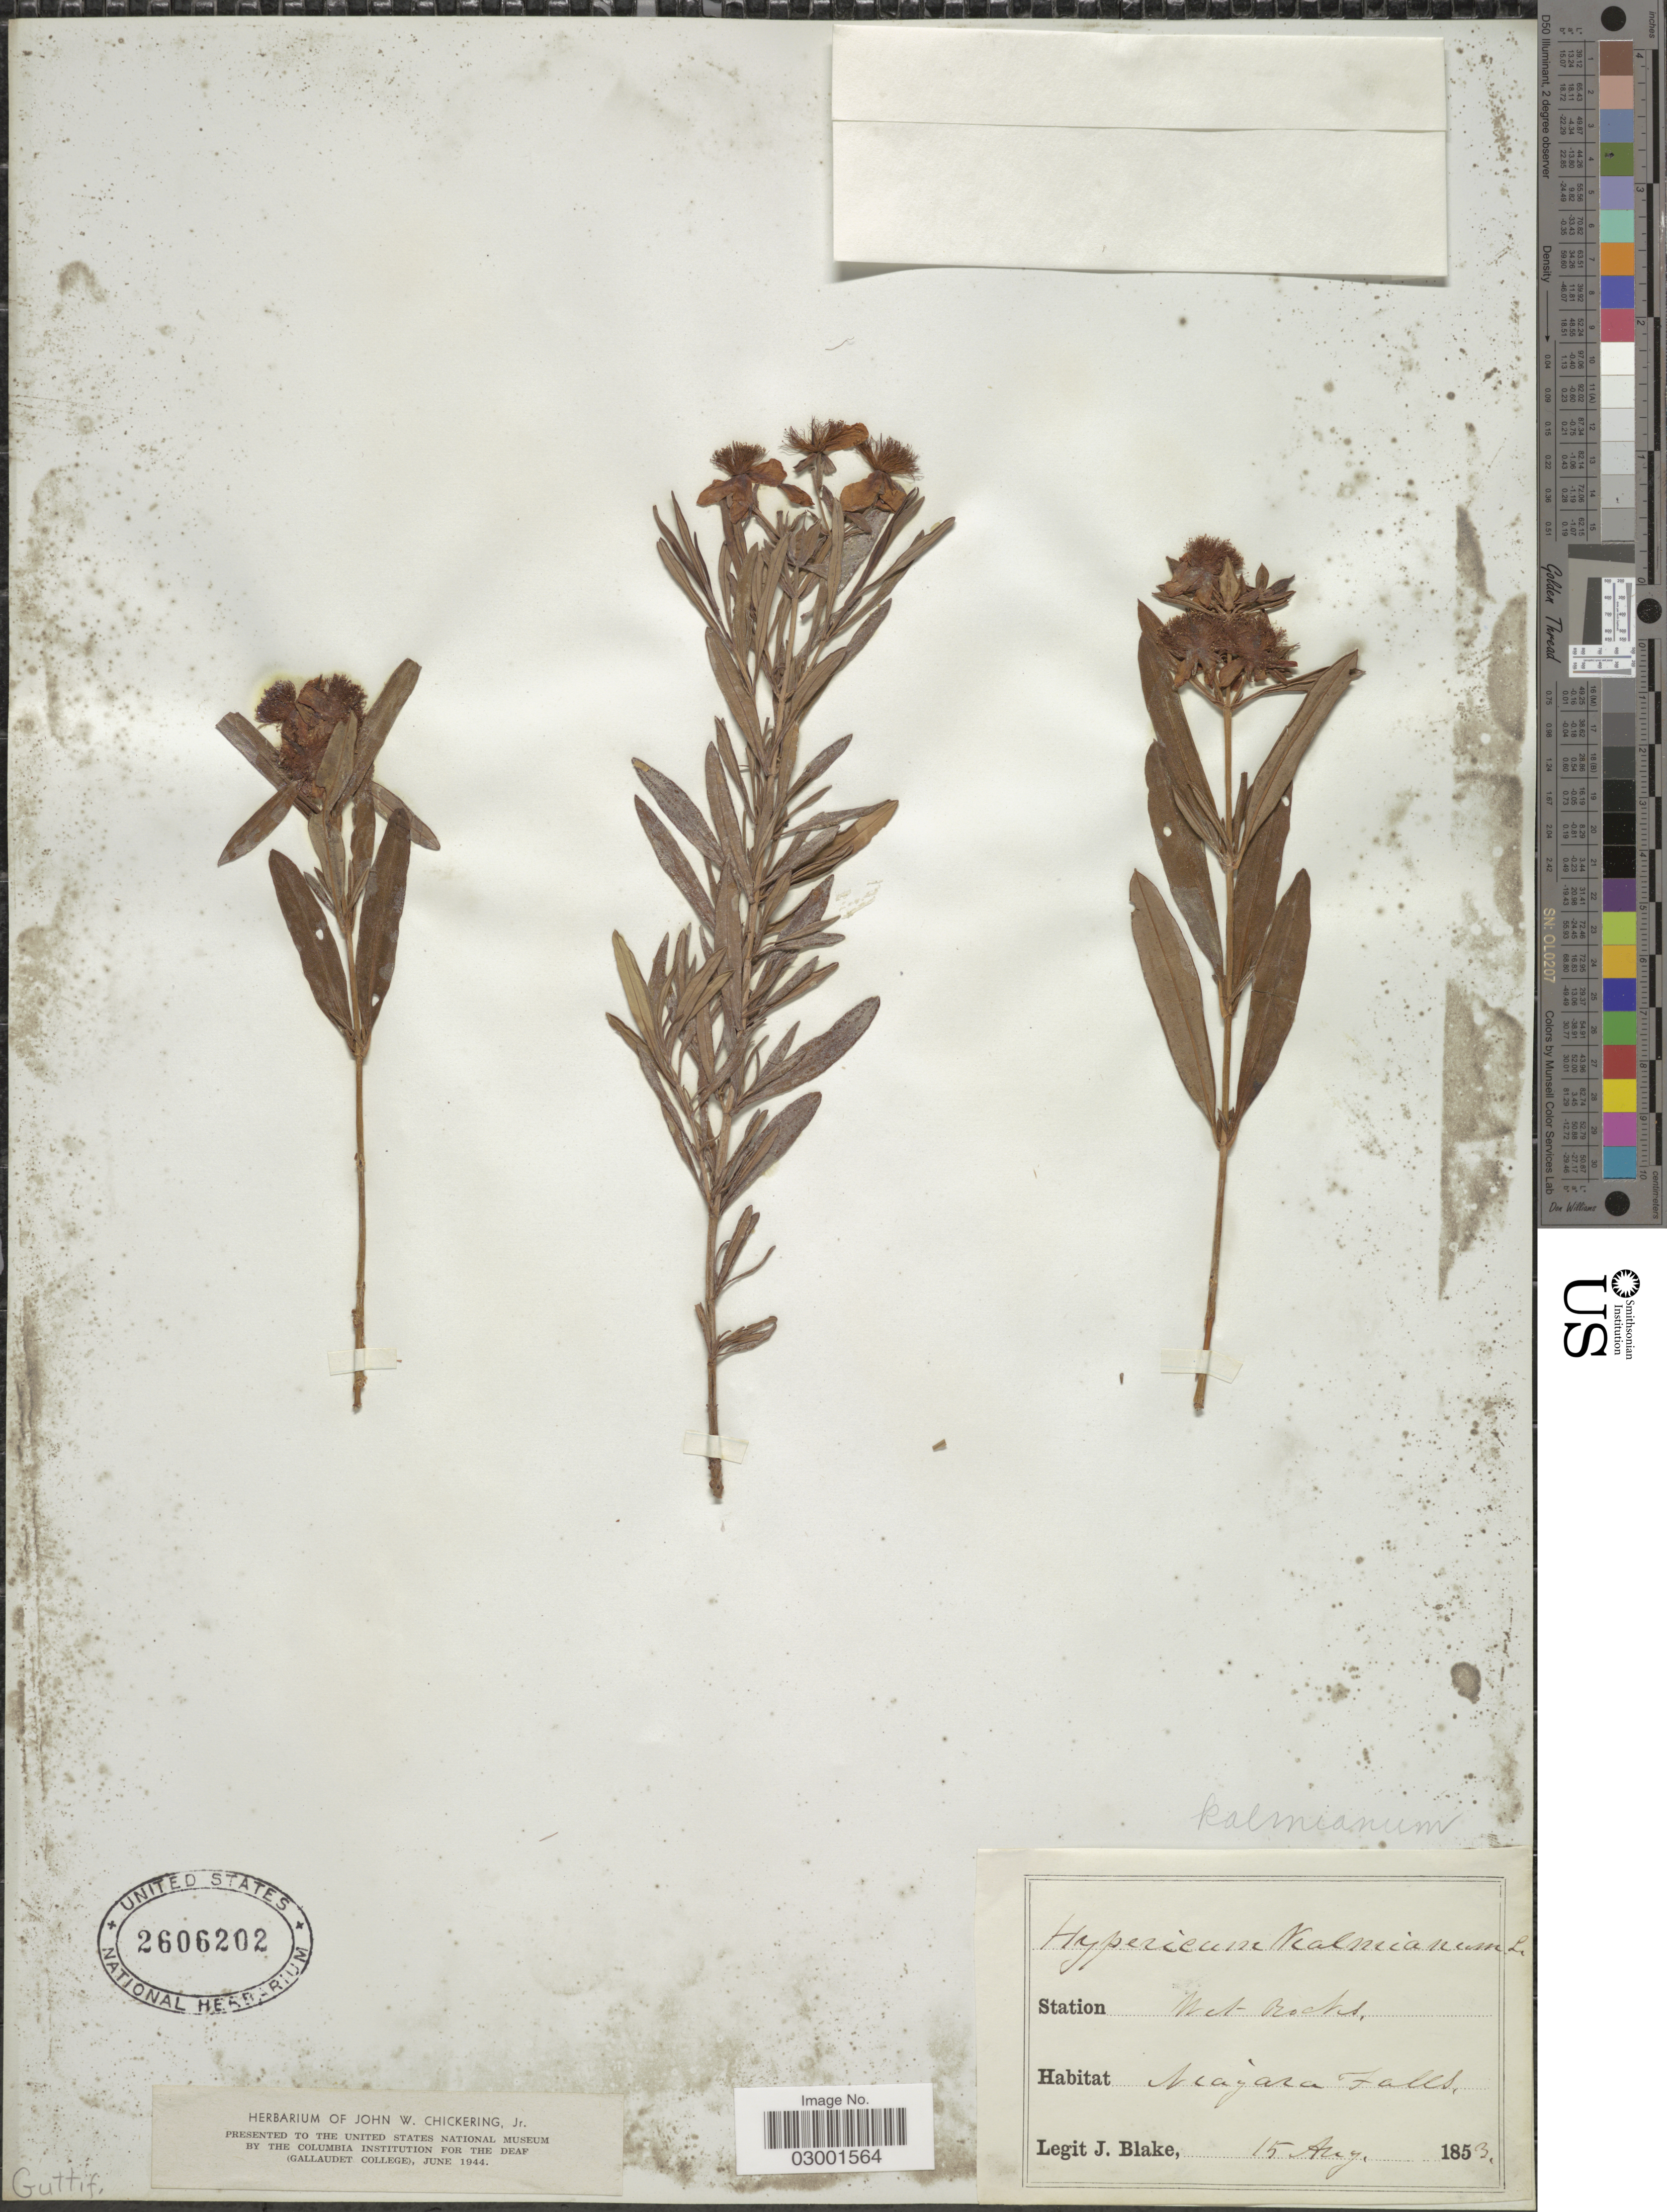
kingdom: Plantae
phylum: Tracheophyta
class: Magnoliopsida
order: Malpighiales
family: Hypericaceae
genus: Hypericum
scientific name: Hypericum kalmianum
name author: L.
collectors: J. Blake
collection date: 1853-08-15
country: United States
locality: Niagara Falls.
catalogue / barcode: US 2606202